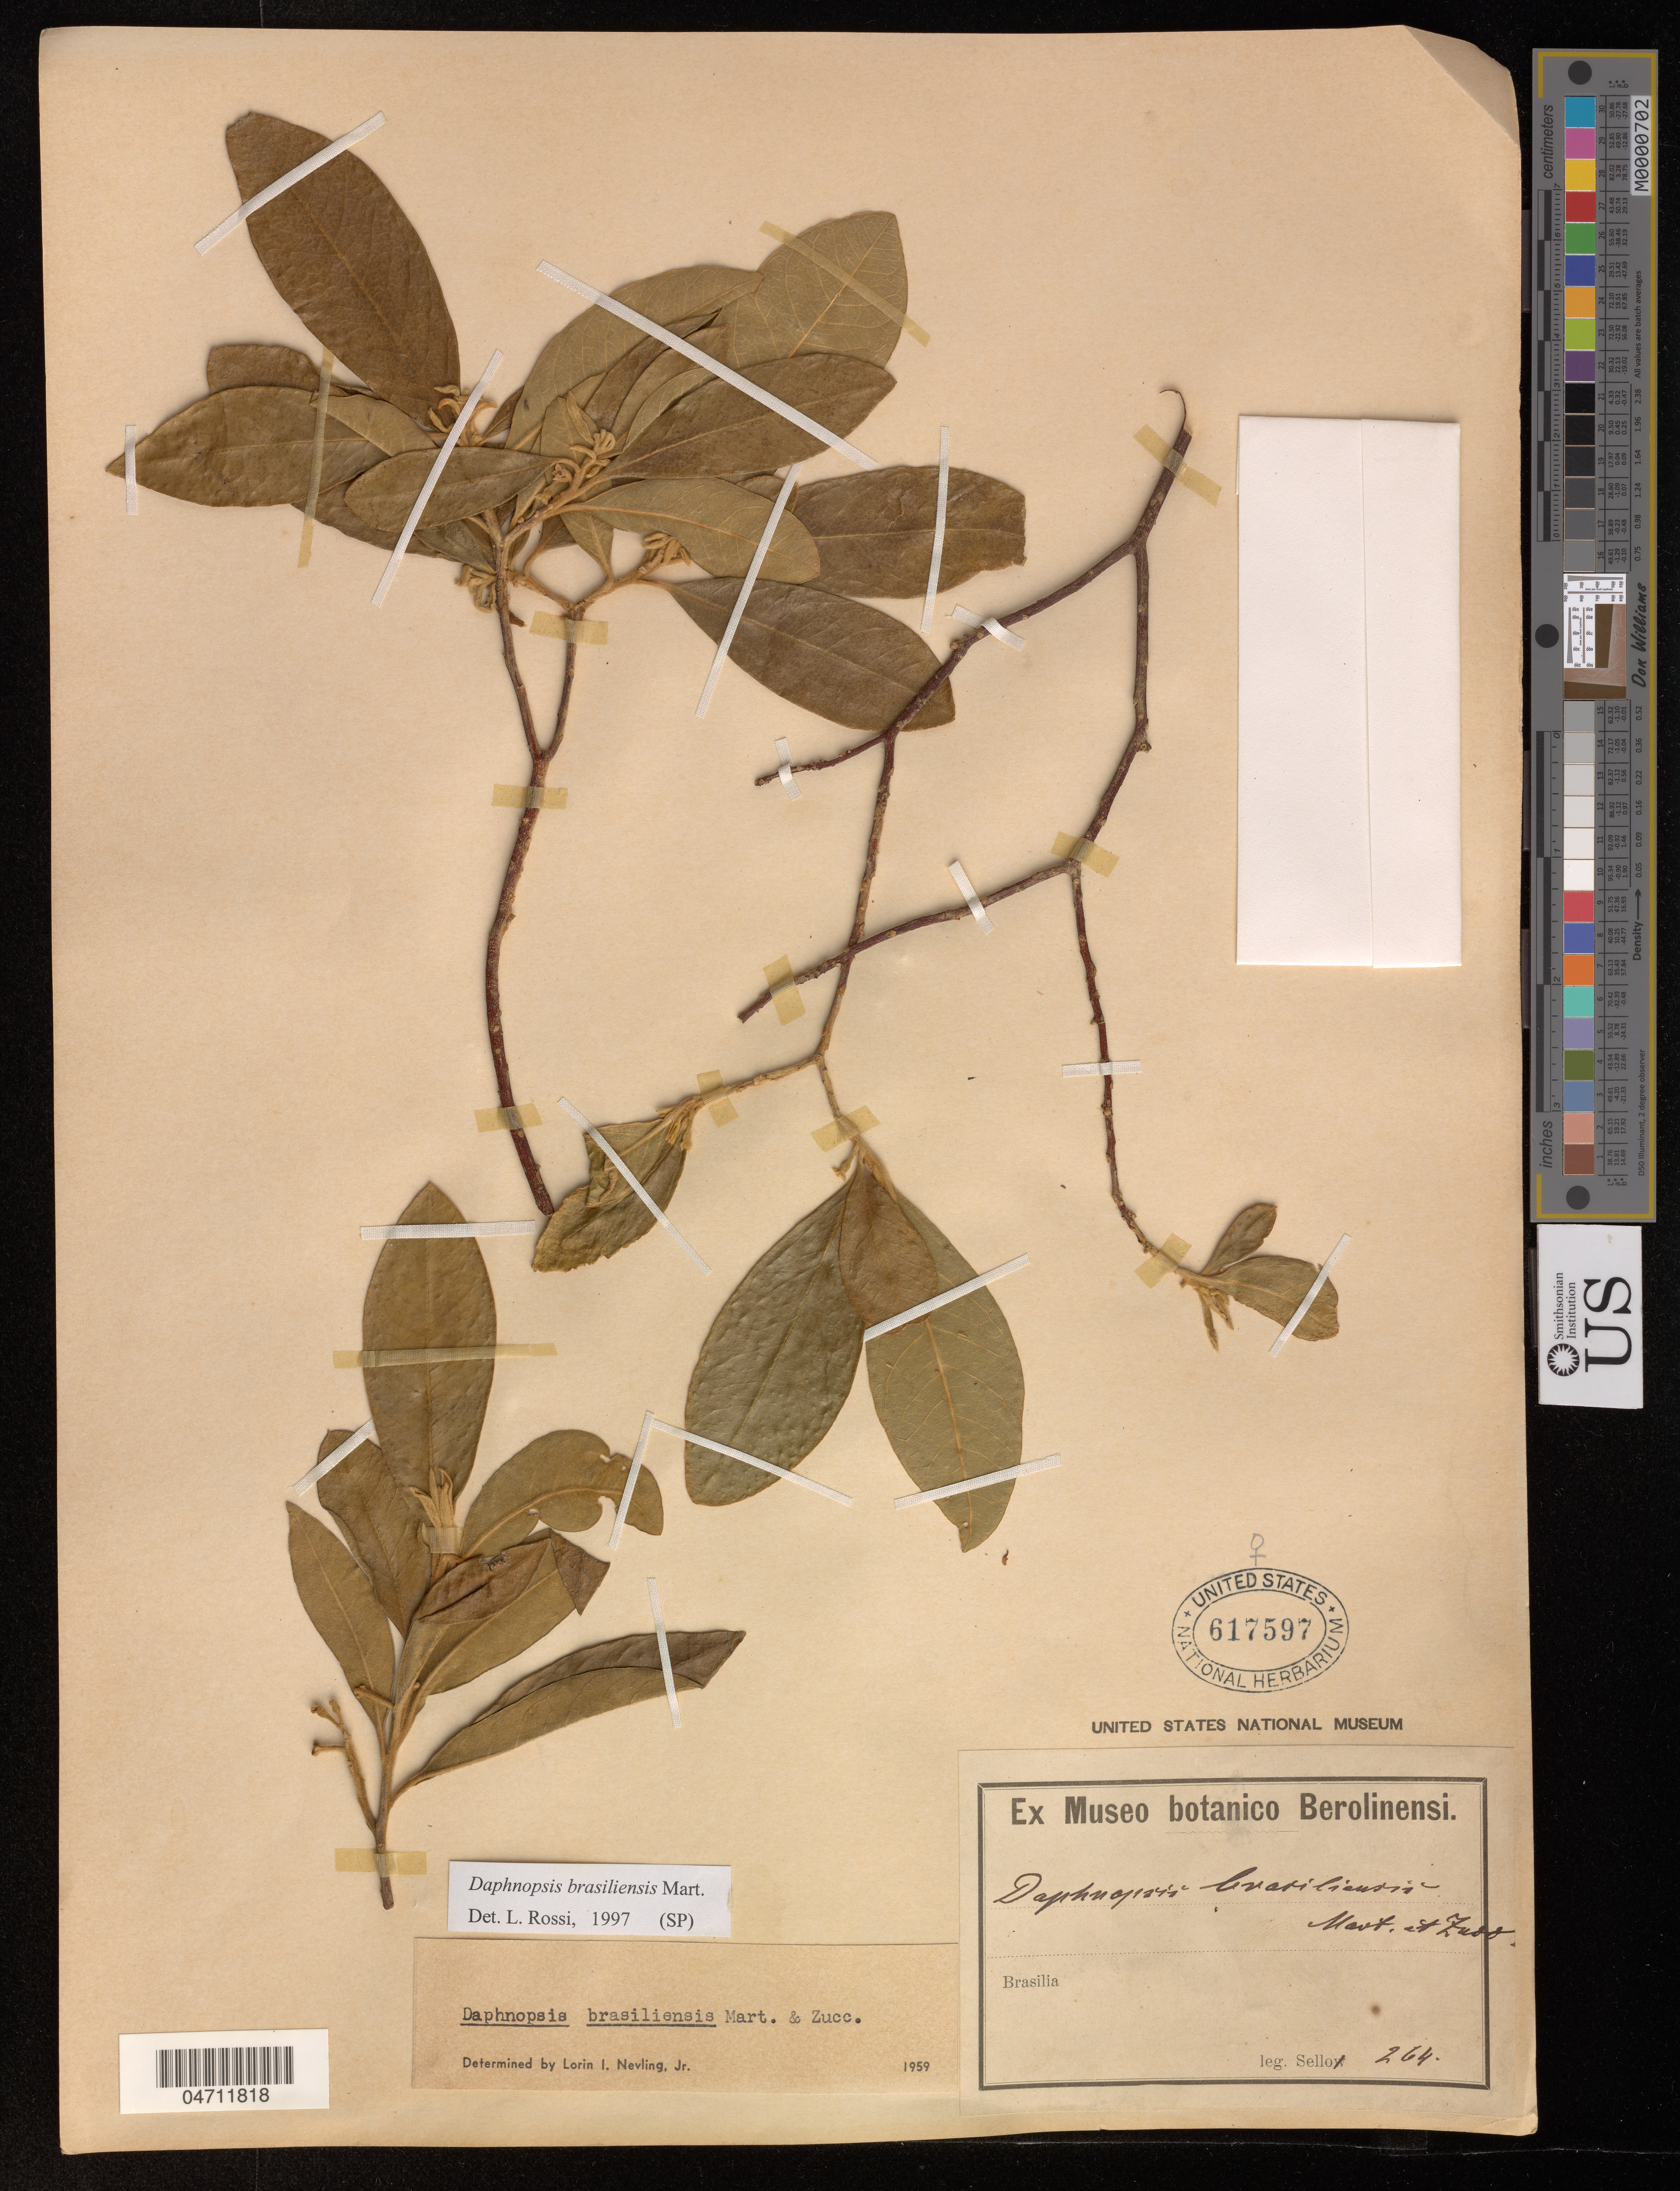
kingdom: Plantae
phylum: Tracheophyta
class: Magnoliopsida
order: Malvales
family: Thymelaeaceae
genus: Daphnopsis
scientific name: Daphnopsis brasiliensis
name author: Mart.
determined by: Rossi, L.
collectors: F. Sellow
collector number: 264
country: Brazil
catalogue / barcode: US 617597